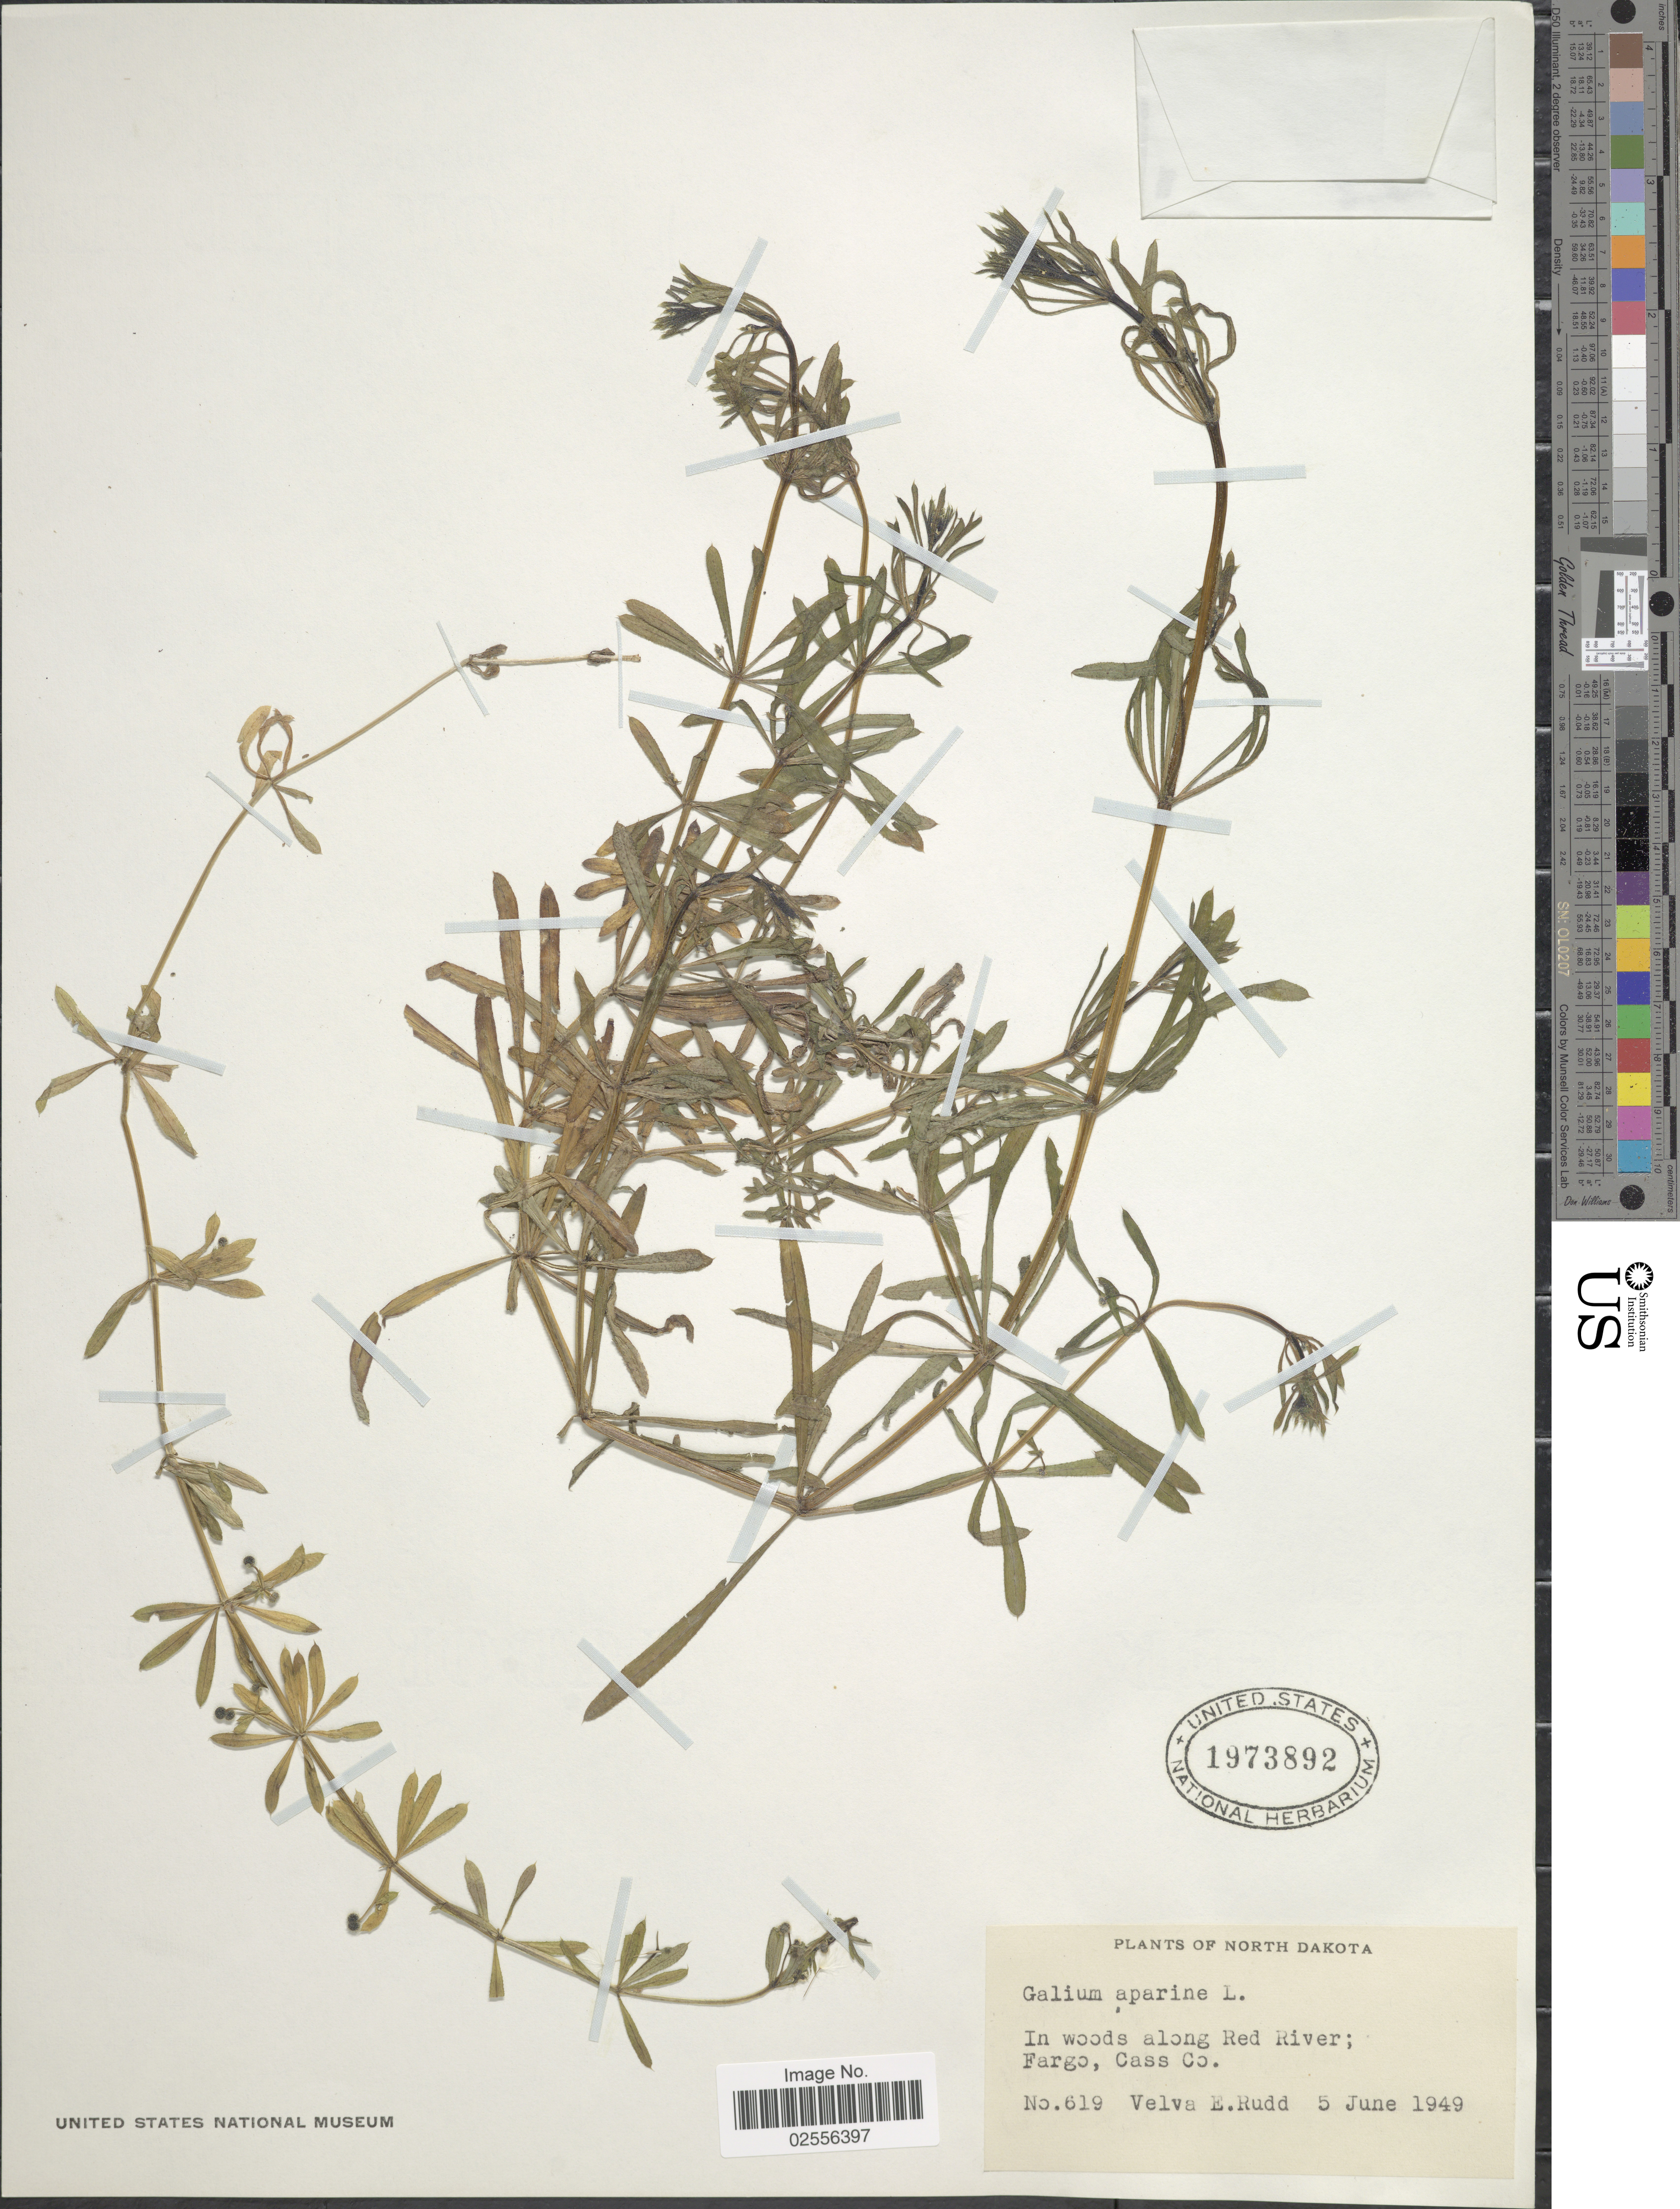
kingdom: Plantae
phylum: Tracheophyta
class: Magnoliopsida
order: Gentianales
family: Rubiaceae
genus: Galium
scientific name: Galium aparine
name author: L.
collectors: V. E. Rudd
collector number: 619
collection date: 1949-06-05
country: United States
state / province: North Dakota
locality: Along Red River; Fargo, Cass Co.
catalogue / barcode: US 1973892